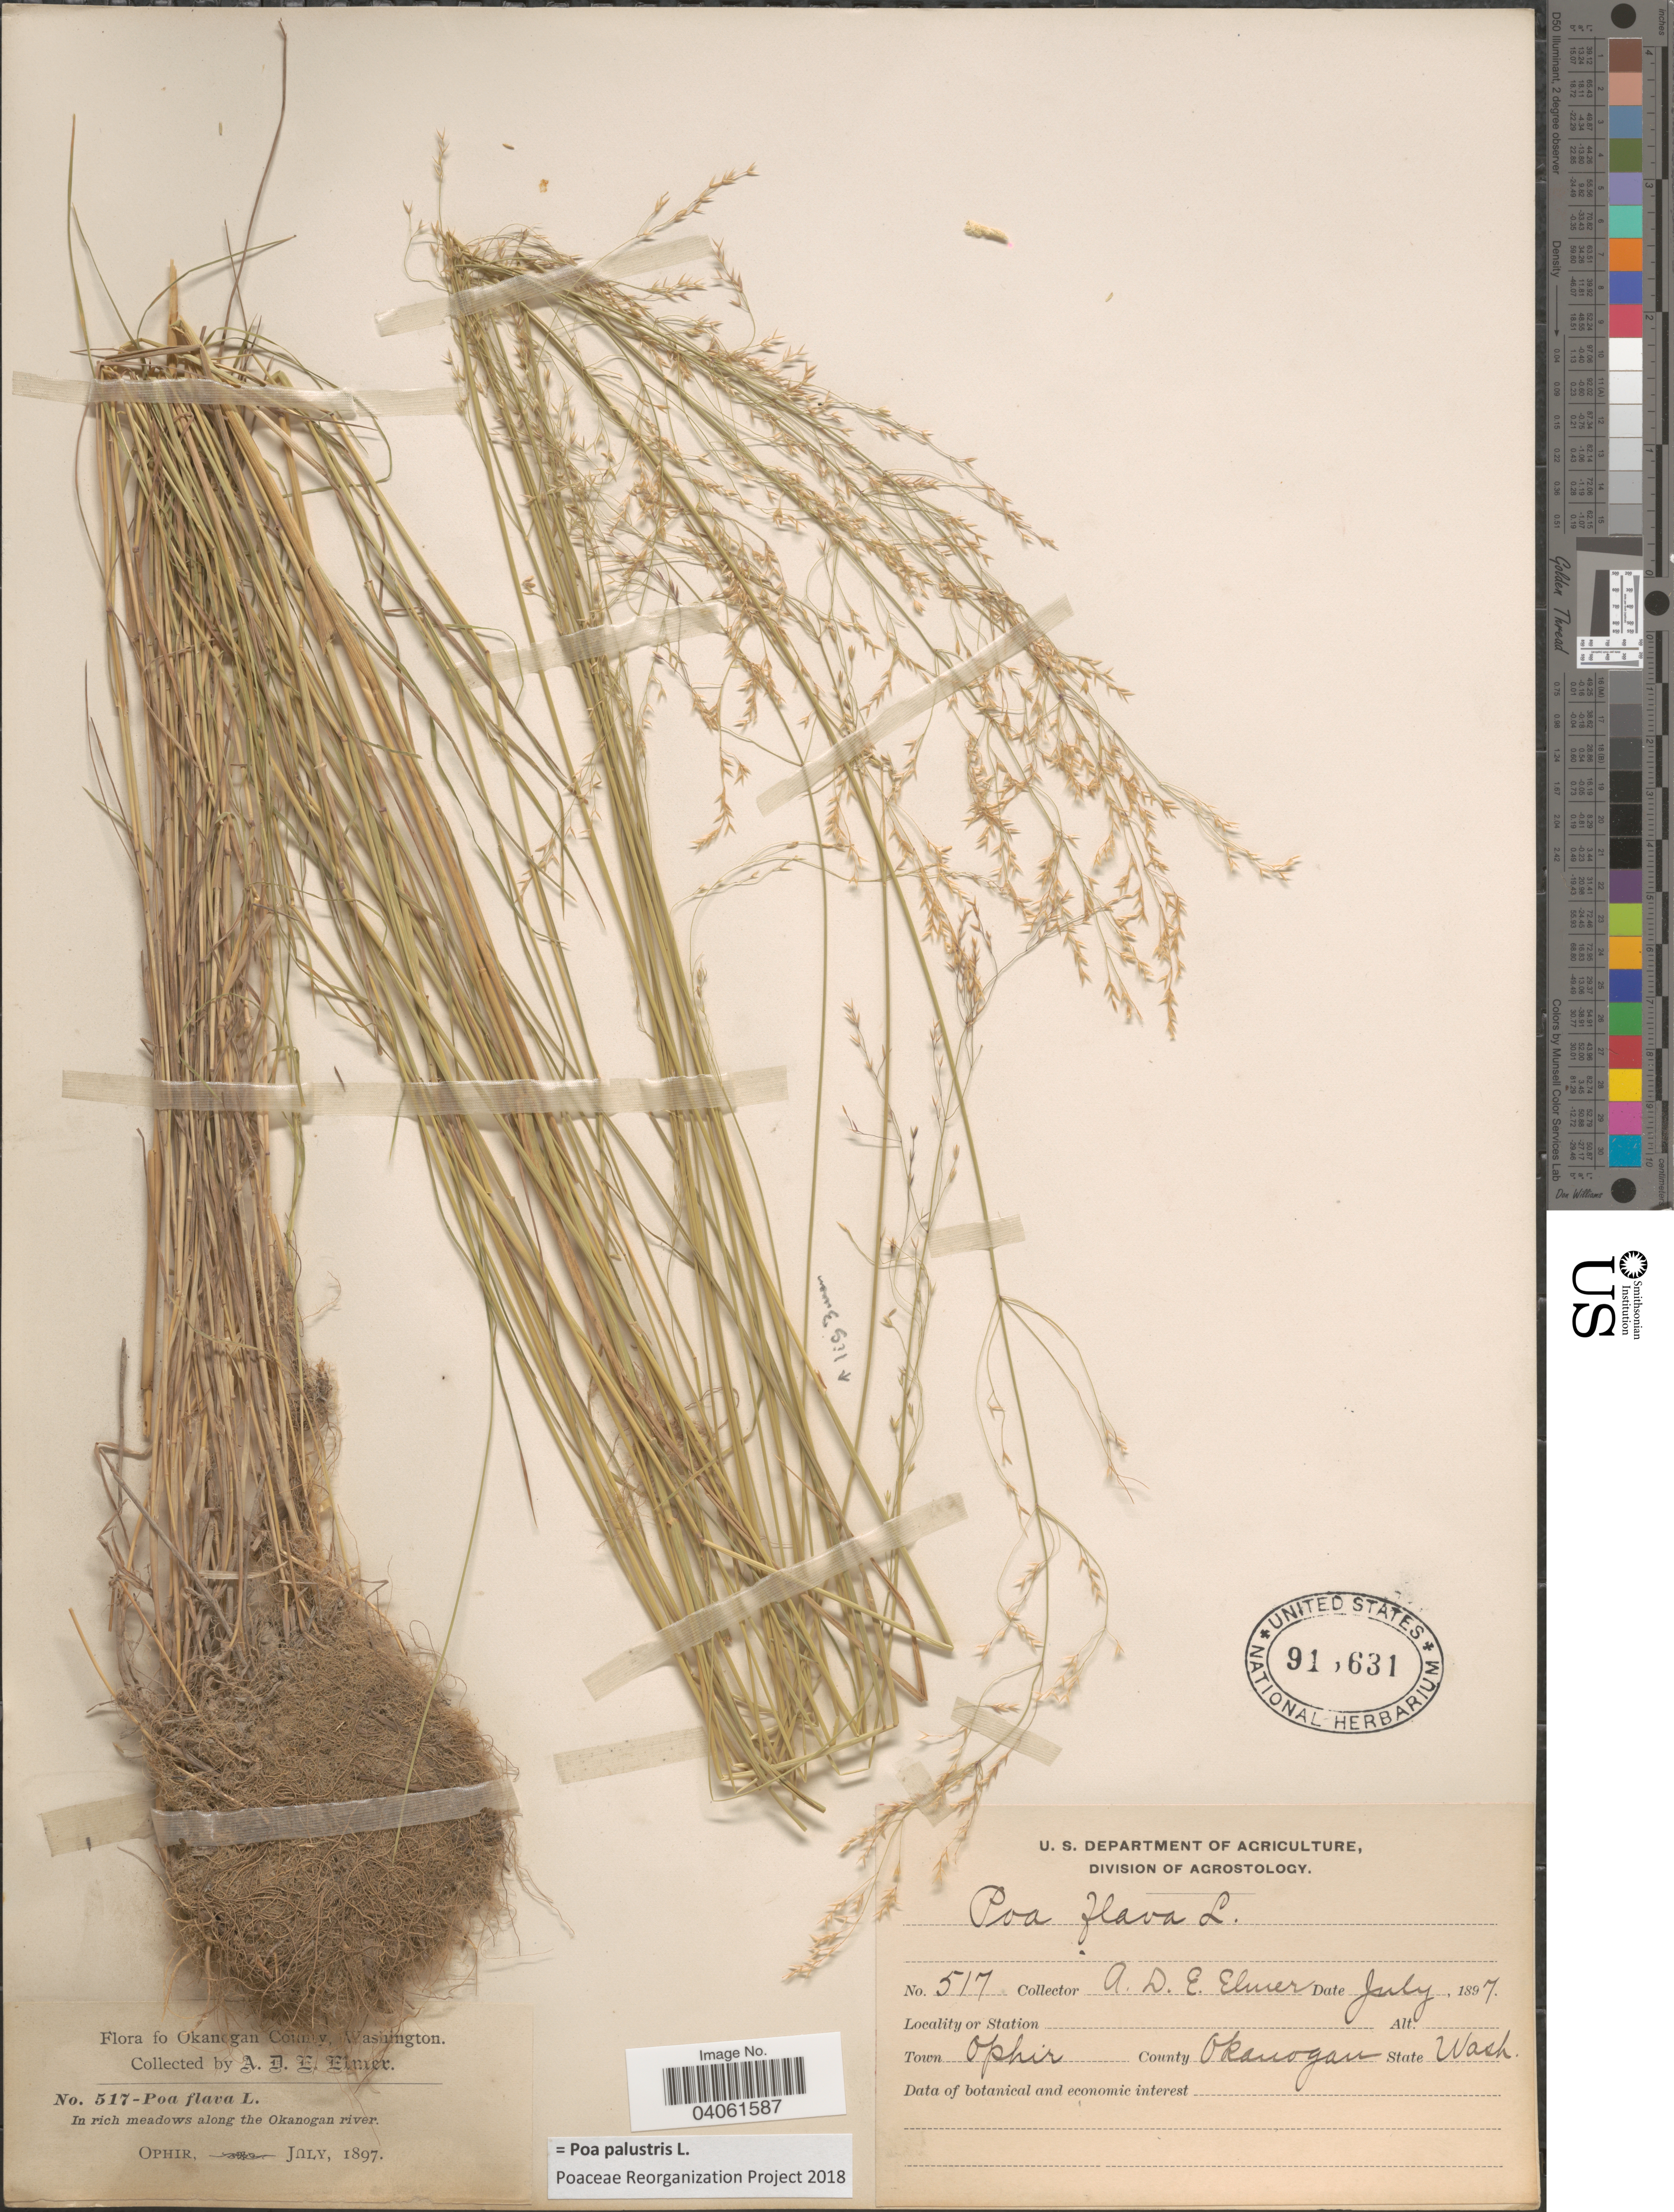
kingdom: Plantae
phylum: Tracheophyta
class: Liliopsida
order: Poales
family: Poaceae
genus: Poa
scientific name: Poa palustris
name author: L.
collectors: A. D. E. Elmer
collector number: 517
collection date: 1897-07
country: United States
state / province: Washington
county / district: Okanogan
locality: Okanogan County. In rich meadows along the Okanogan river. Ophir. Town Ophir. County Okanogan.